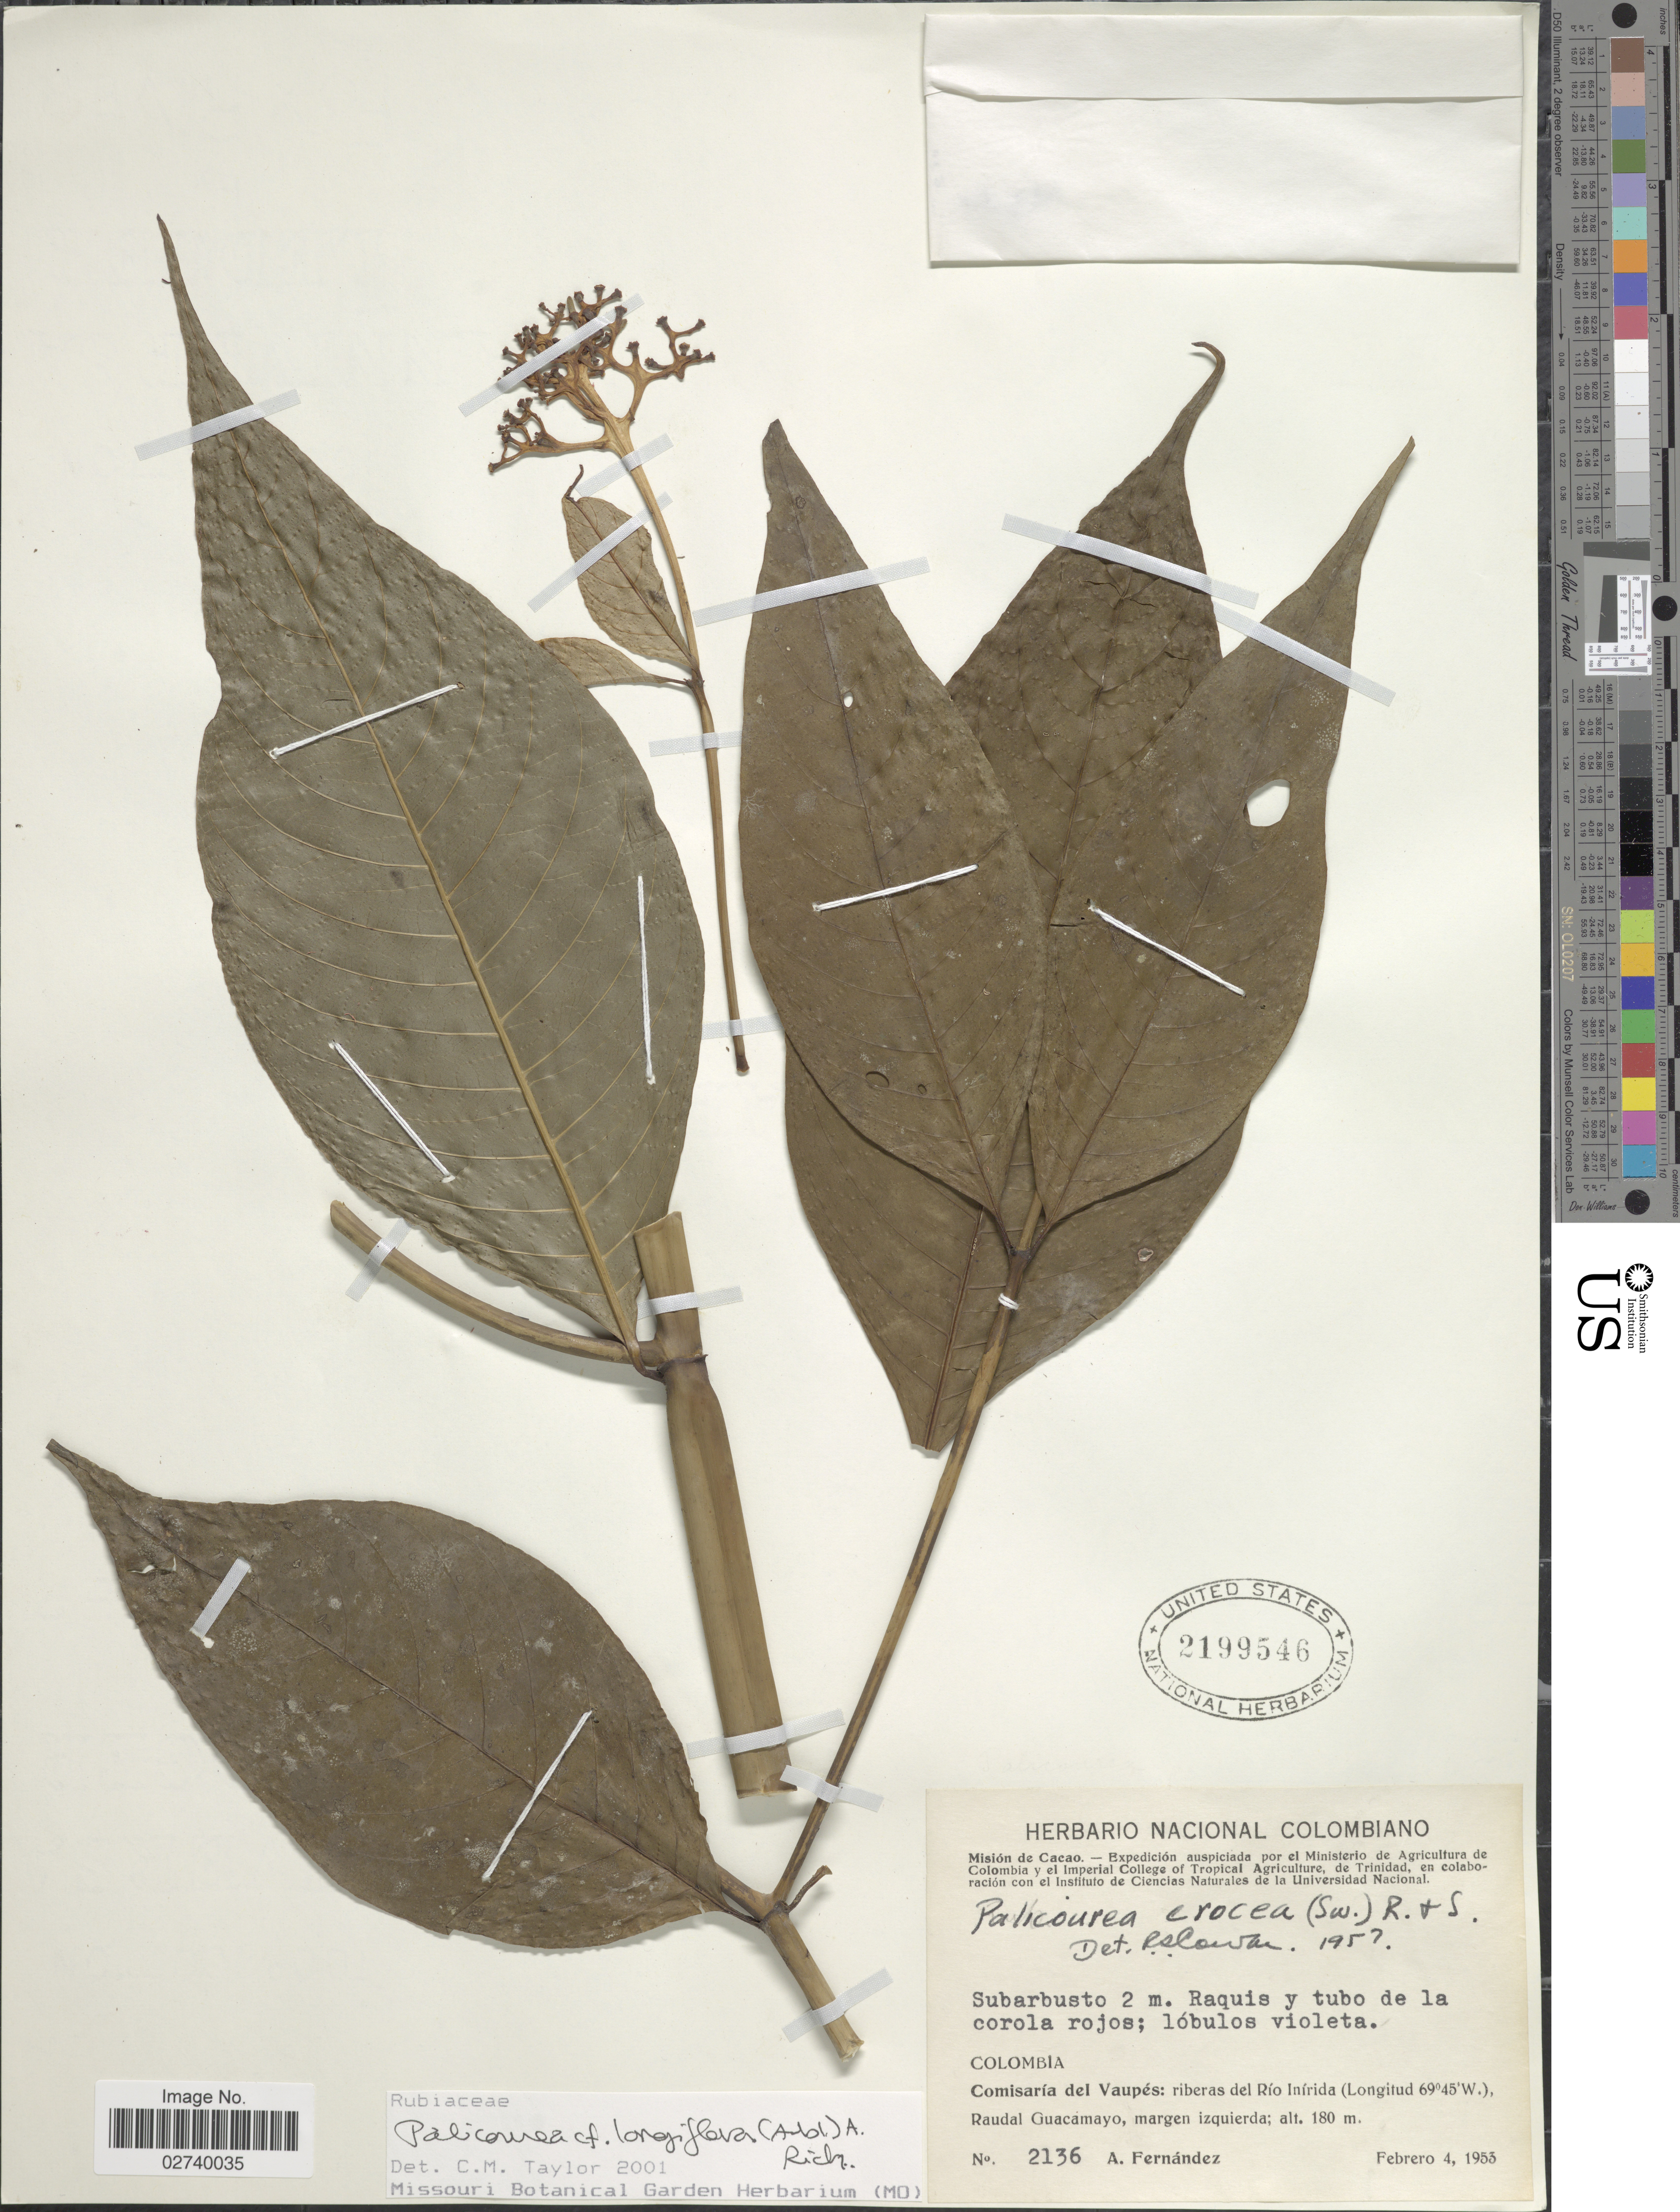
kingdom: Plantae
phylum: Tracheophyta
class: Magnoliopsida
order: Gentianales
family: Rubiaceae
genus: Palicourea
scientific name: Palicourea longiflora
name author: (Aubl.) A. Rich.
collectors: A. Fernández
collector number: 2136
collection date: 1953-02-04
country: Colombia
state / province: Vaupés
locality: Riberas del Río Inírida, Raudal Guacamayo, margen izquierda. Cacao [unsure placement]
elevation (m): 180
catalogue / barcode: US 2199546